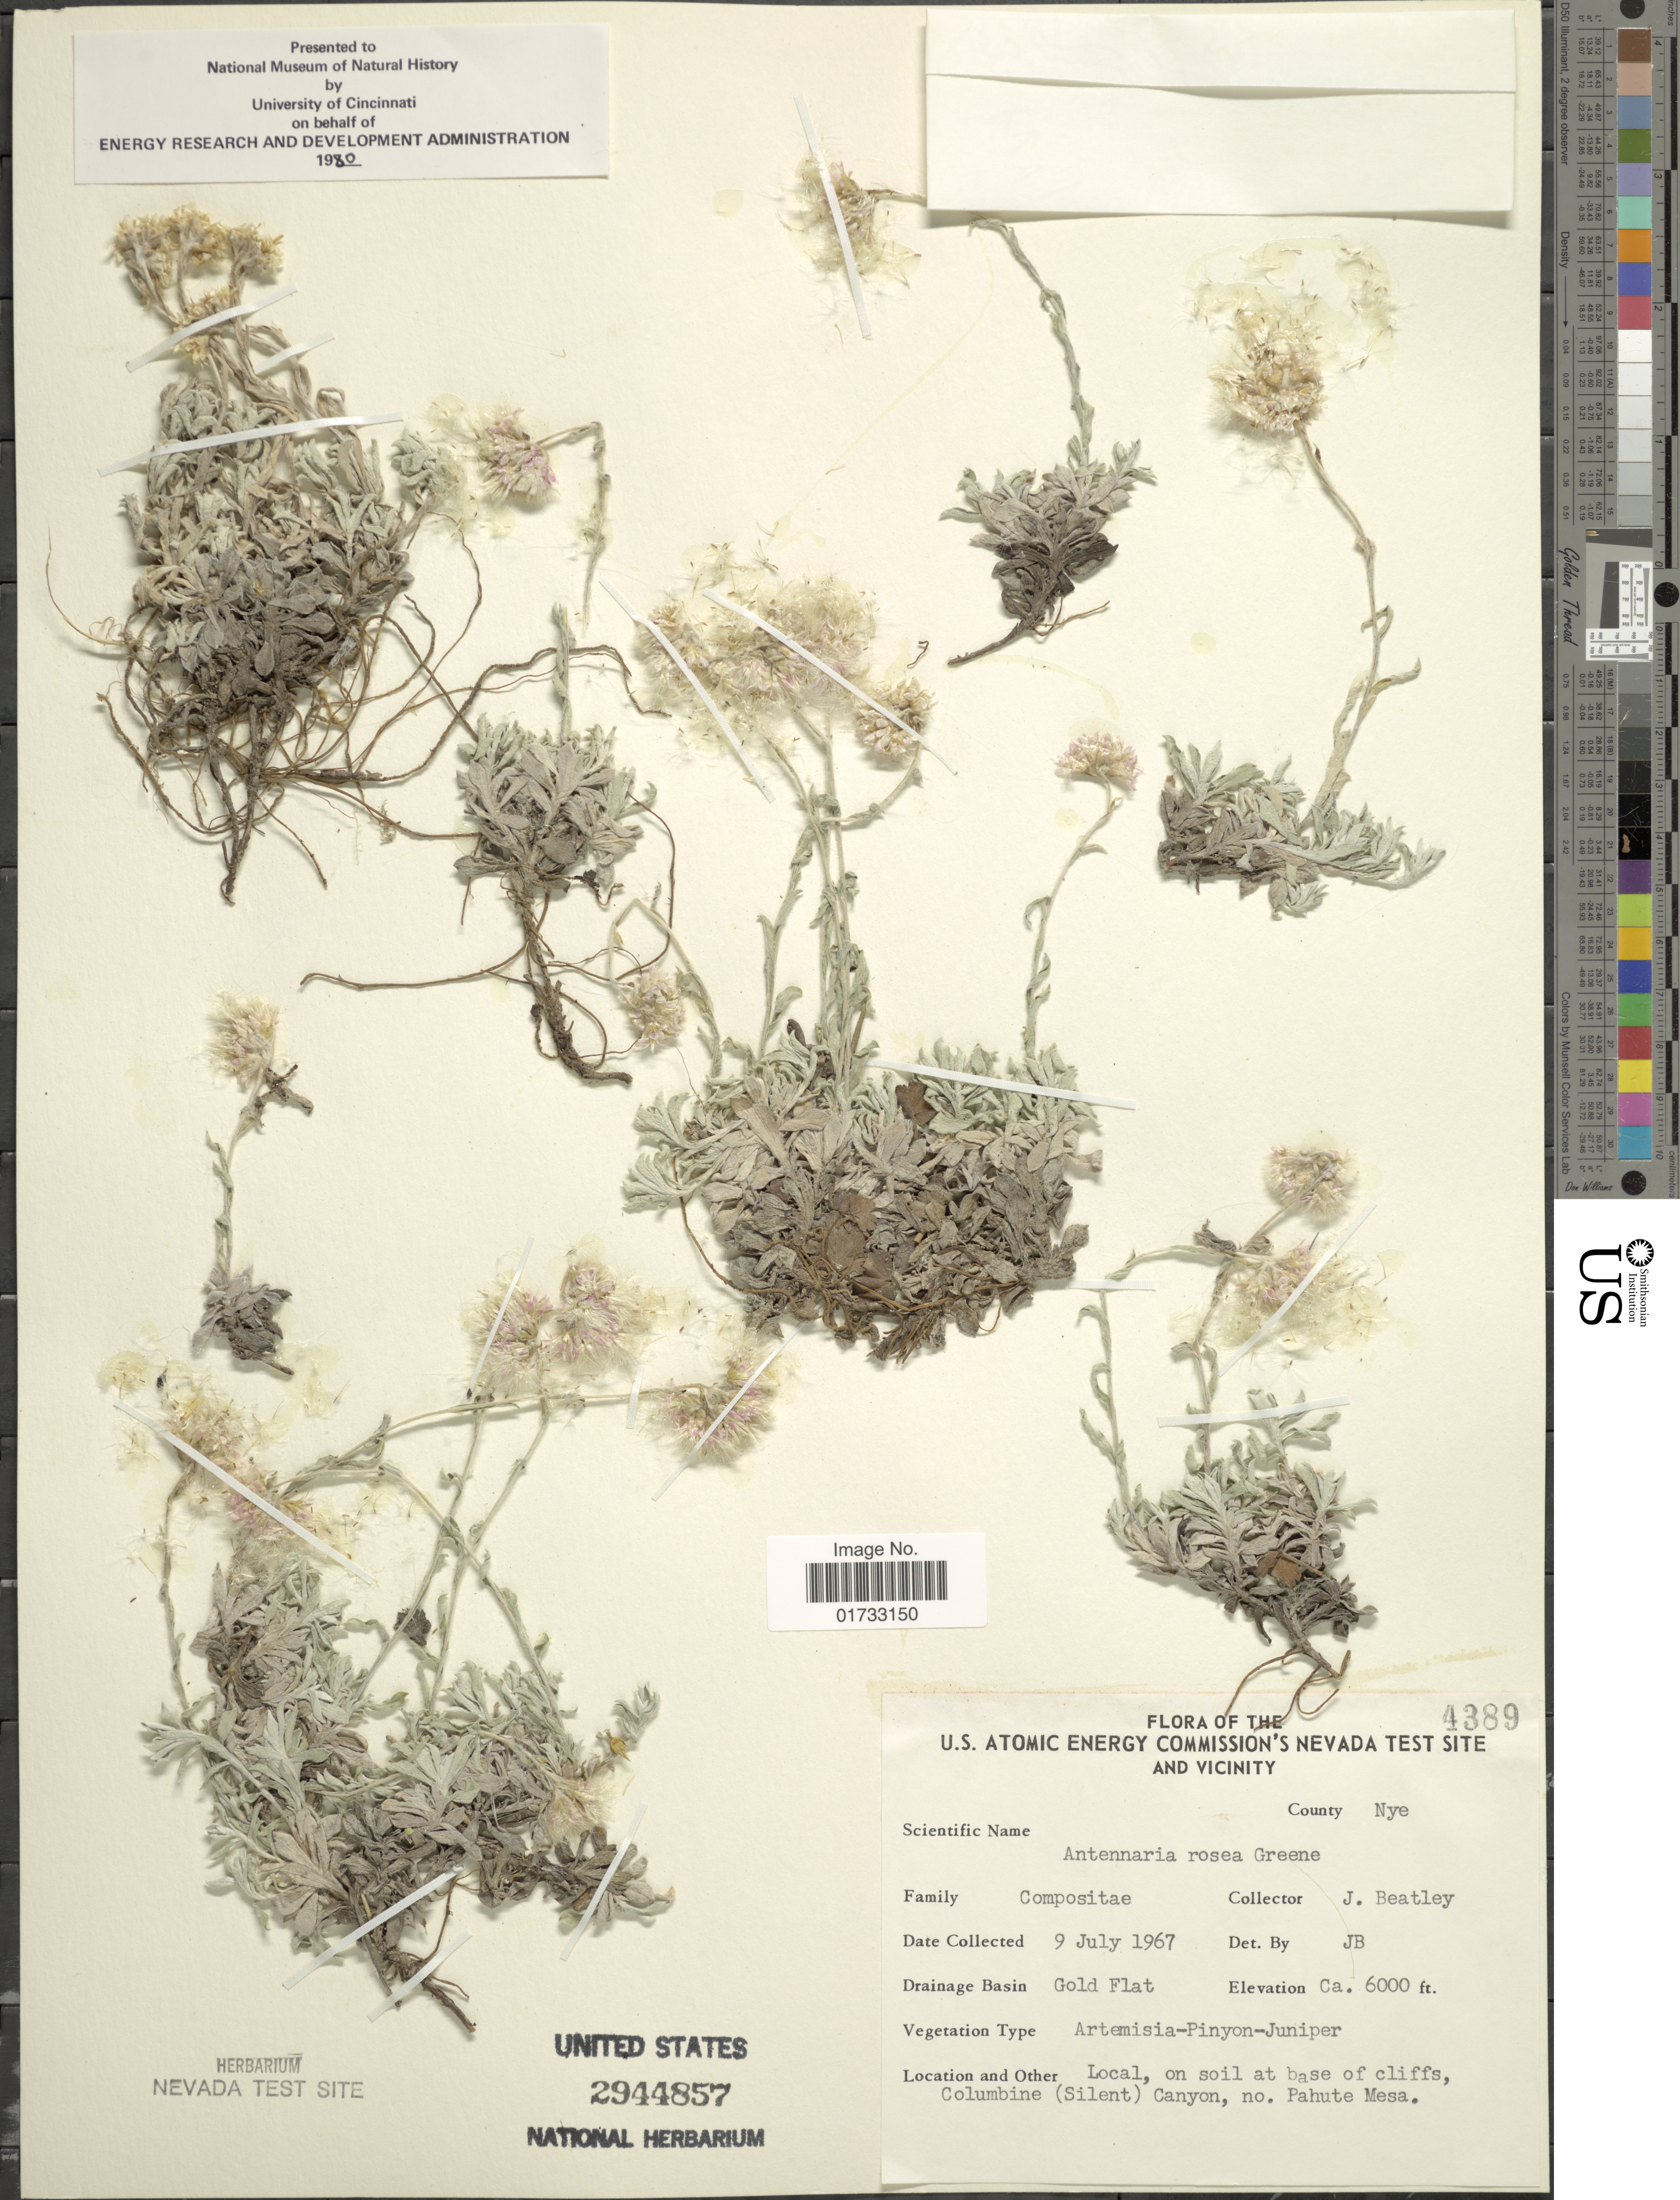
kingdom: Plantae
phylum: Tracheophyta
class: Magnoliopsida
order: Asterales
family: Asteraceae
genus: Antennaria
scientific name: Antennaria rosea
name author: Greene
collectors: J. C. Beatley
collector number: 4389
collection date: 1967-07-09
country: United States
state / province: Nevada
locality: U.S. Atomic Energy Commision's Nevada Test Site and Vicinity, Gold Flat, on soil at base of cliffs, Columbine (Silent) Canyon co., no. Pahute Mesa, County Nye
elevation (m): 1829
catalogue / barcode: US 2944857